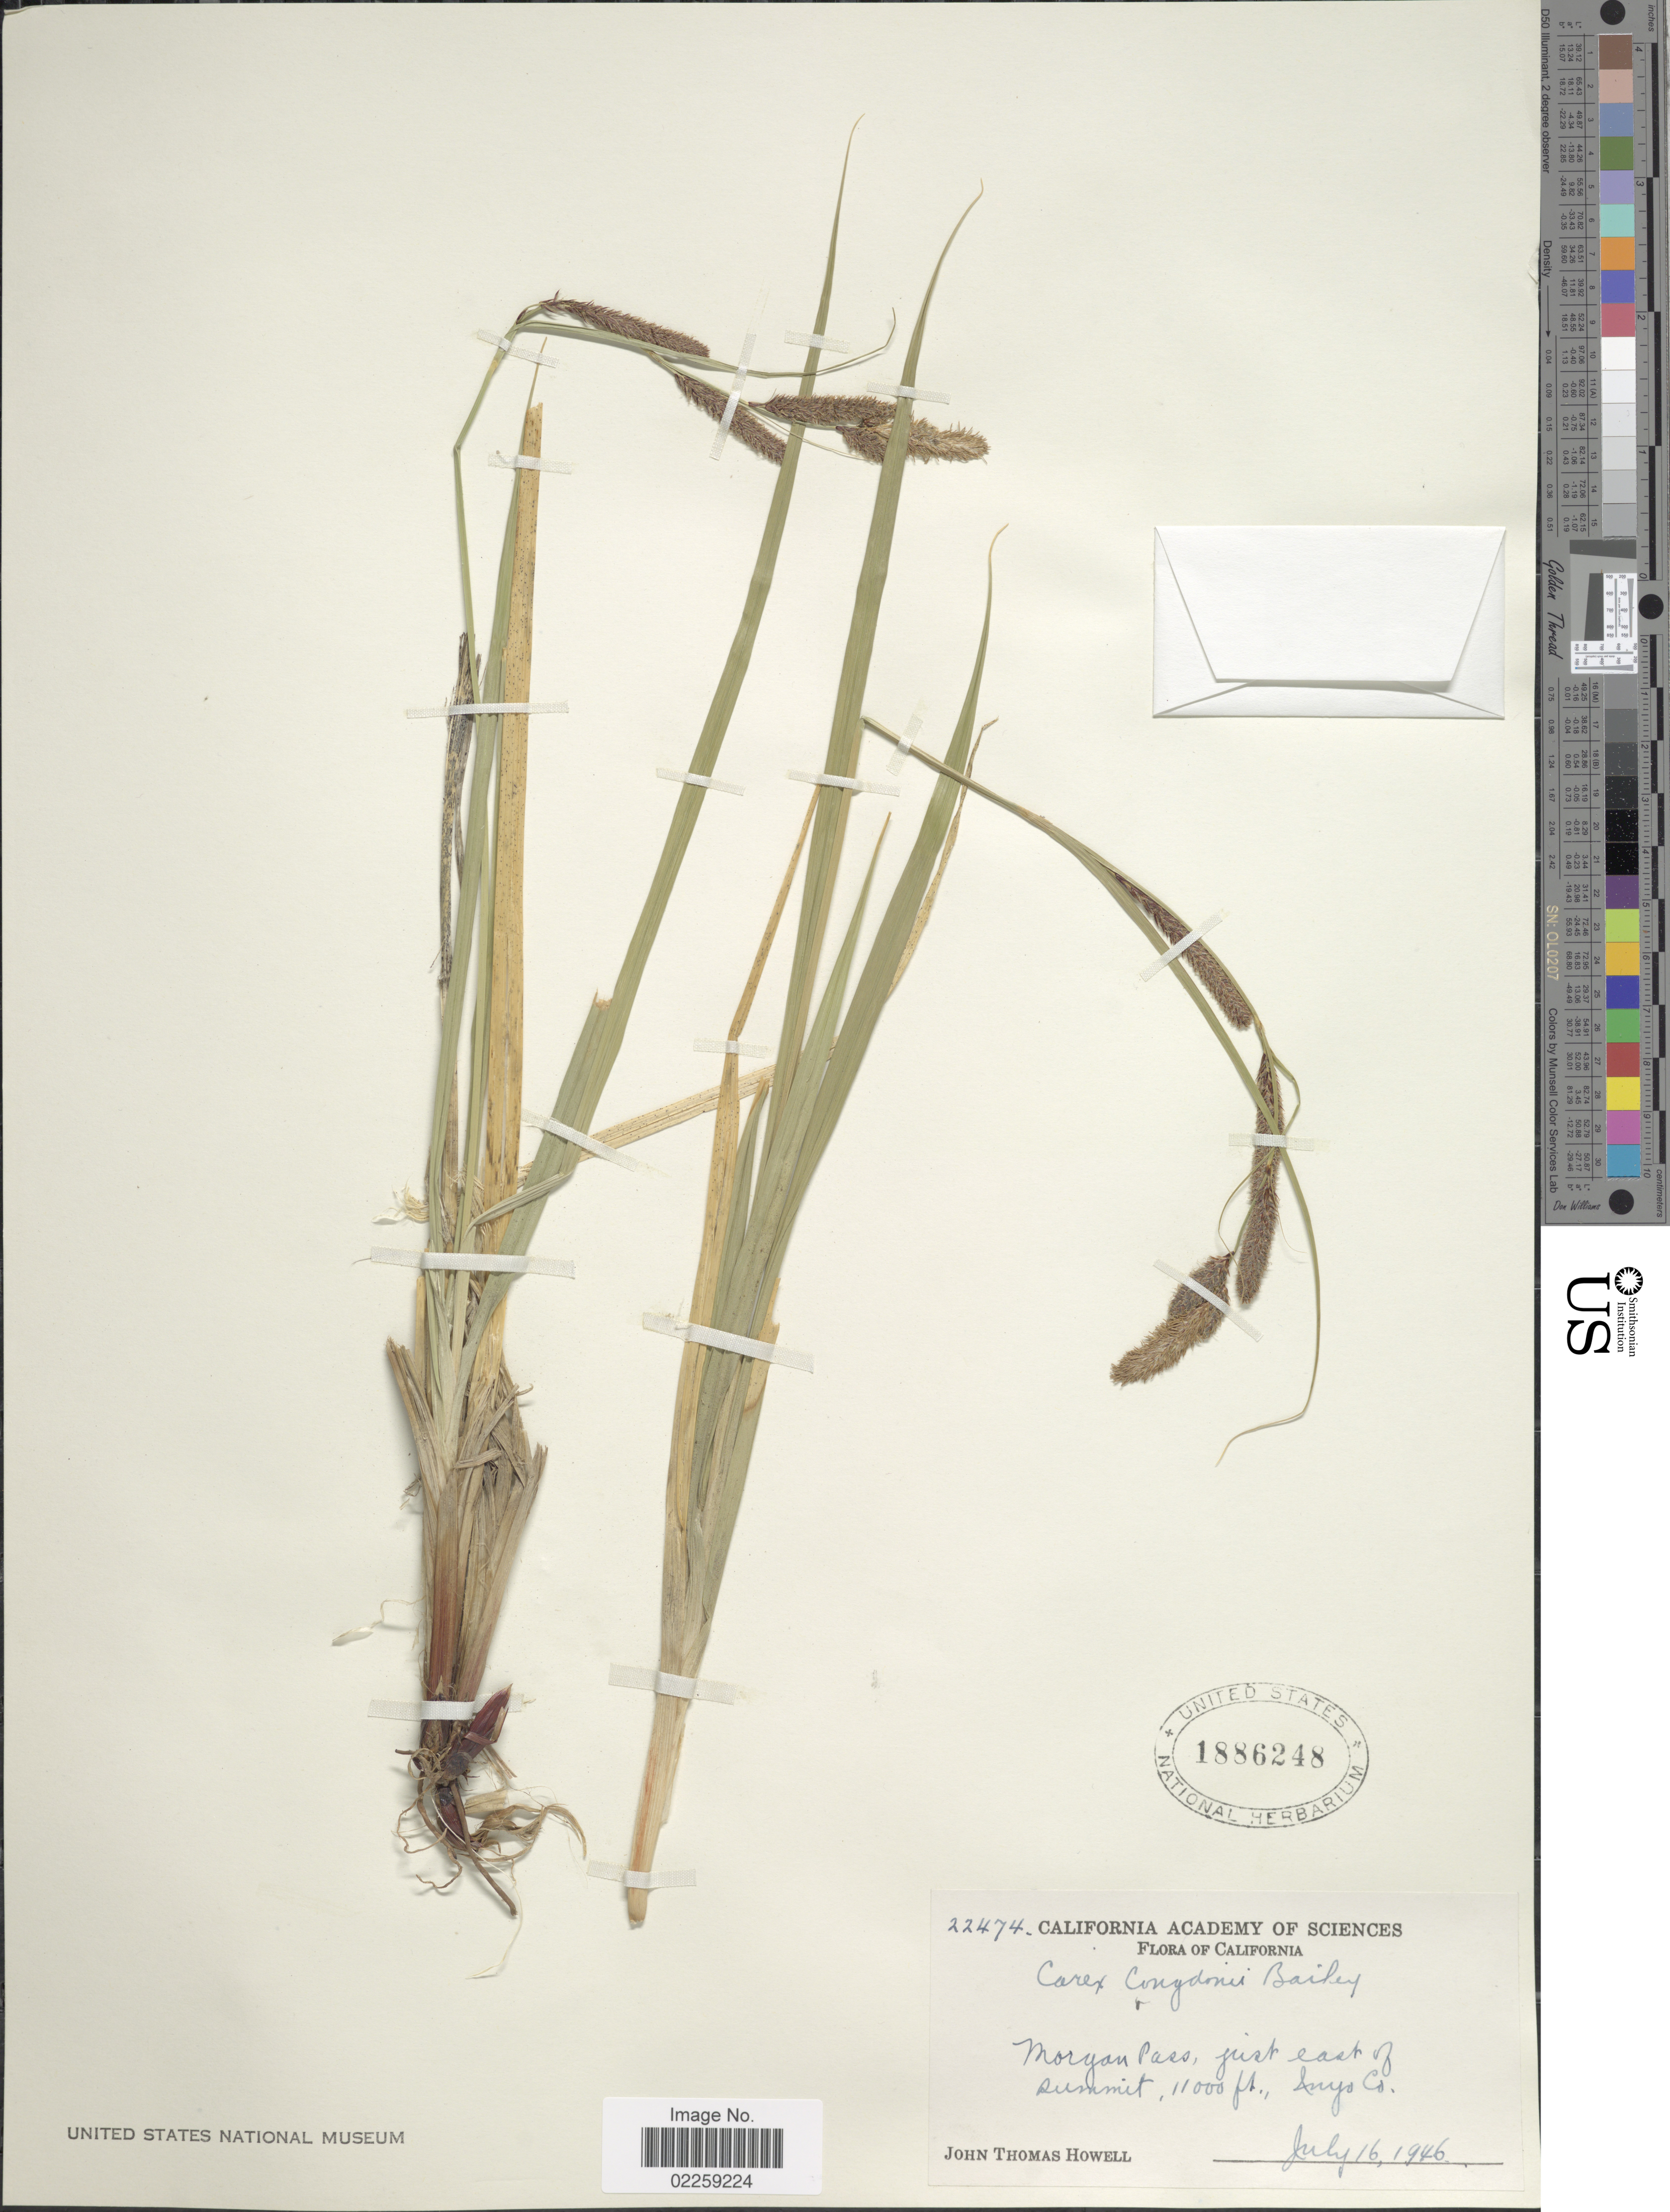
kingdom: Plantae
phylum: Tracheophyta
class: Liliopsida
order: Poales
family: Cyperaceae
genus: Carex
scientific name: Carex congdonii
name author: L.H. Bailey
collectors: J. T. Howell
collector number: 22474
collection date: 1946-07-16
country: United States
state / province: California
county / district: Inyo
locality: Morgan pass, just east of summit, Inyo Co.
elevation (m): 3353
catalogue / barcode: US 1886248